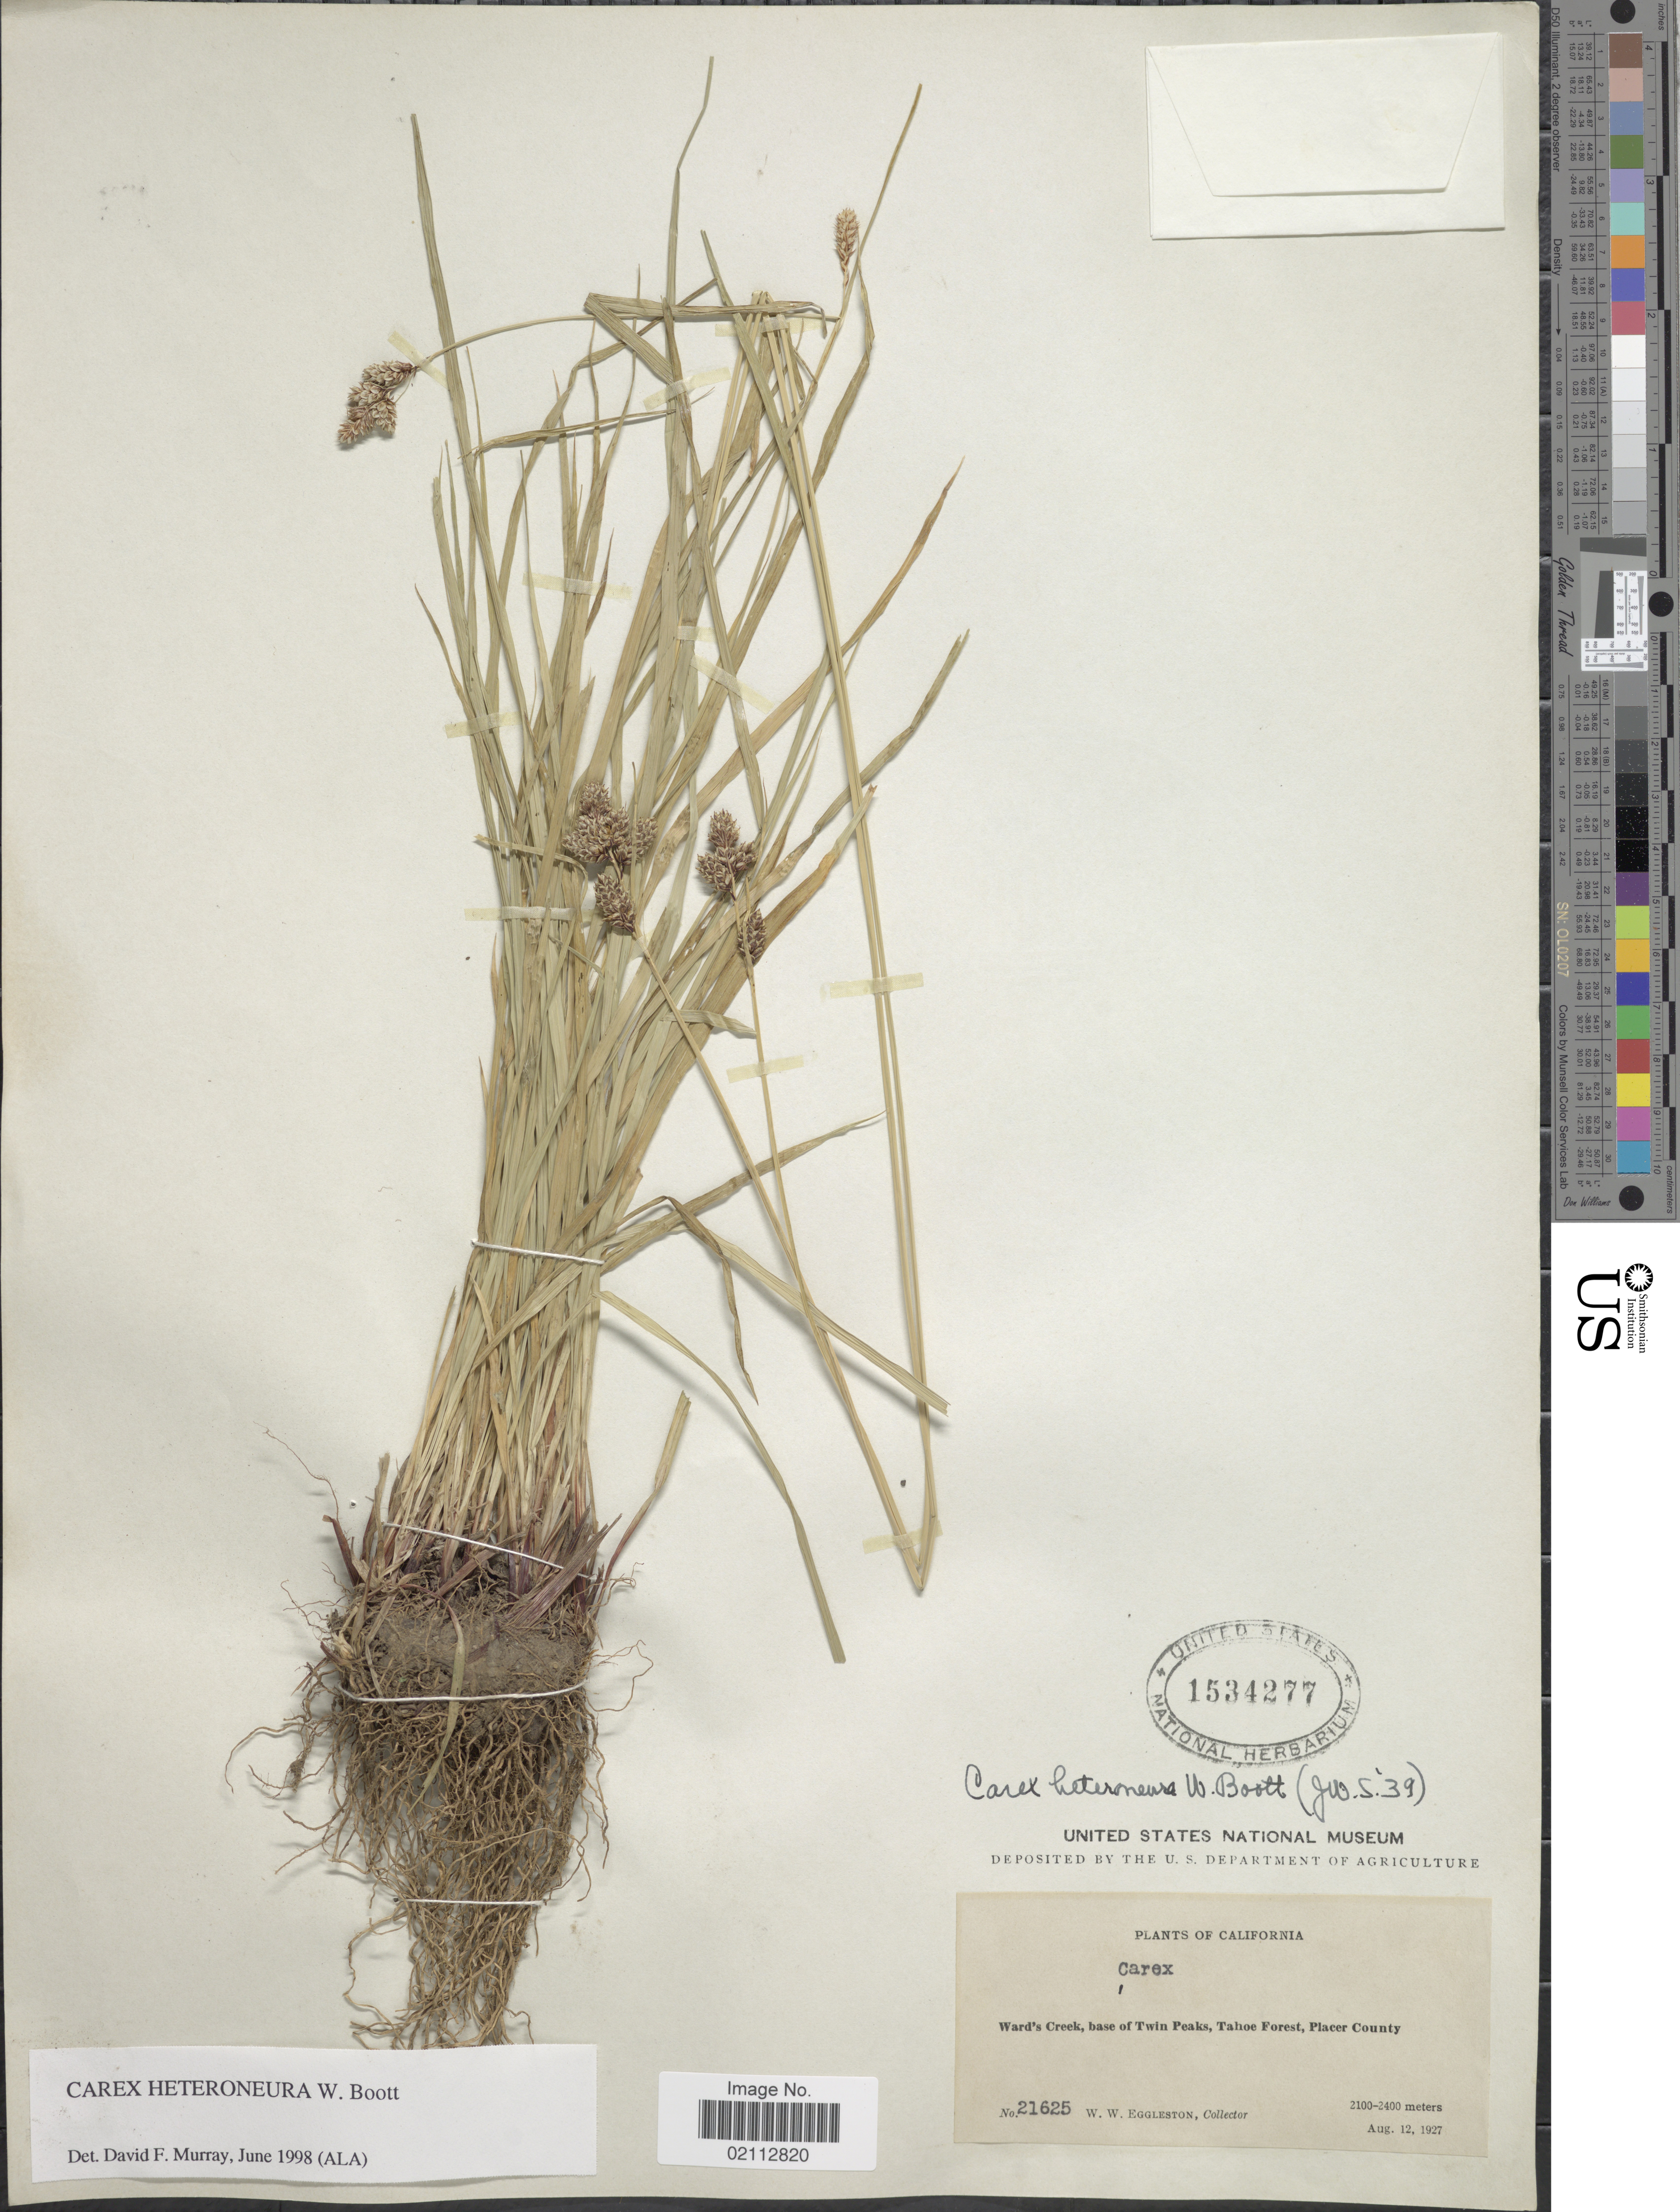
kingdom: Plantae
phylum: Tracheophyta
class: Liliopsida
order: Poales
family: Cyperaceae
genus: Carex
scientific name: Carex heteroneura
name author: S. Watson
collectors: W. W. Eggleston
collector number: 21625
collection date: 1927-08-12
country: United States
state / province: California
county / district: Placer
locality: Ward's Creek, base of Twin Peaks, Tahoe Forest, Placer County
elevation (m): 2100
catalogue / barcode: US 1534277